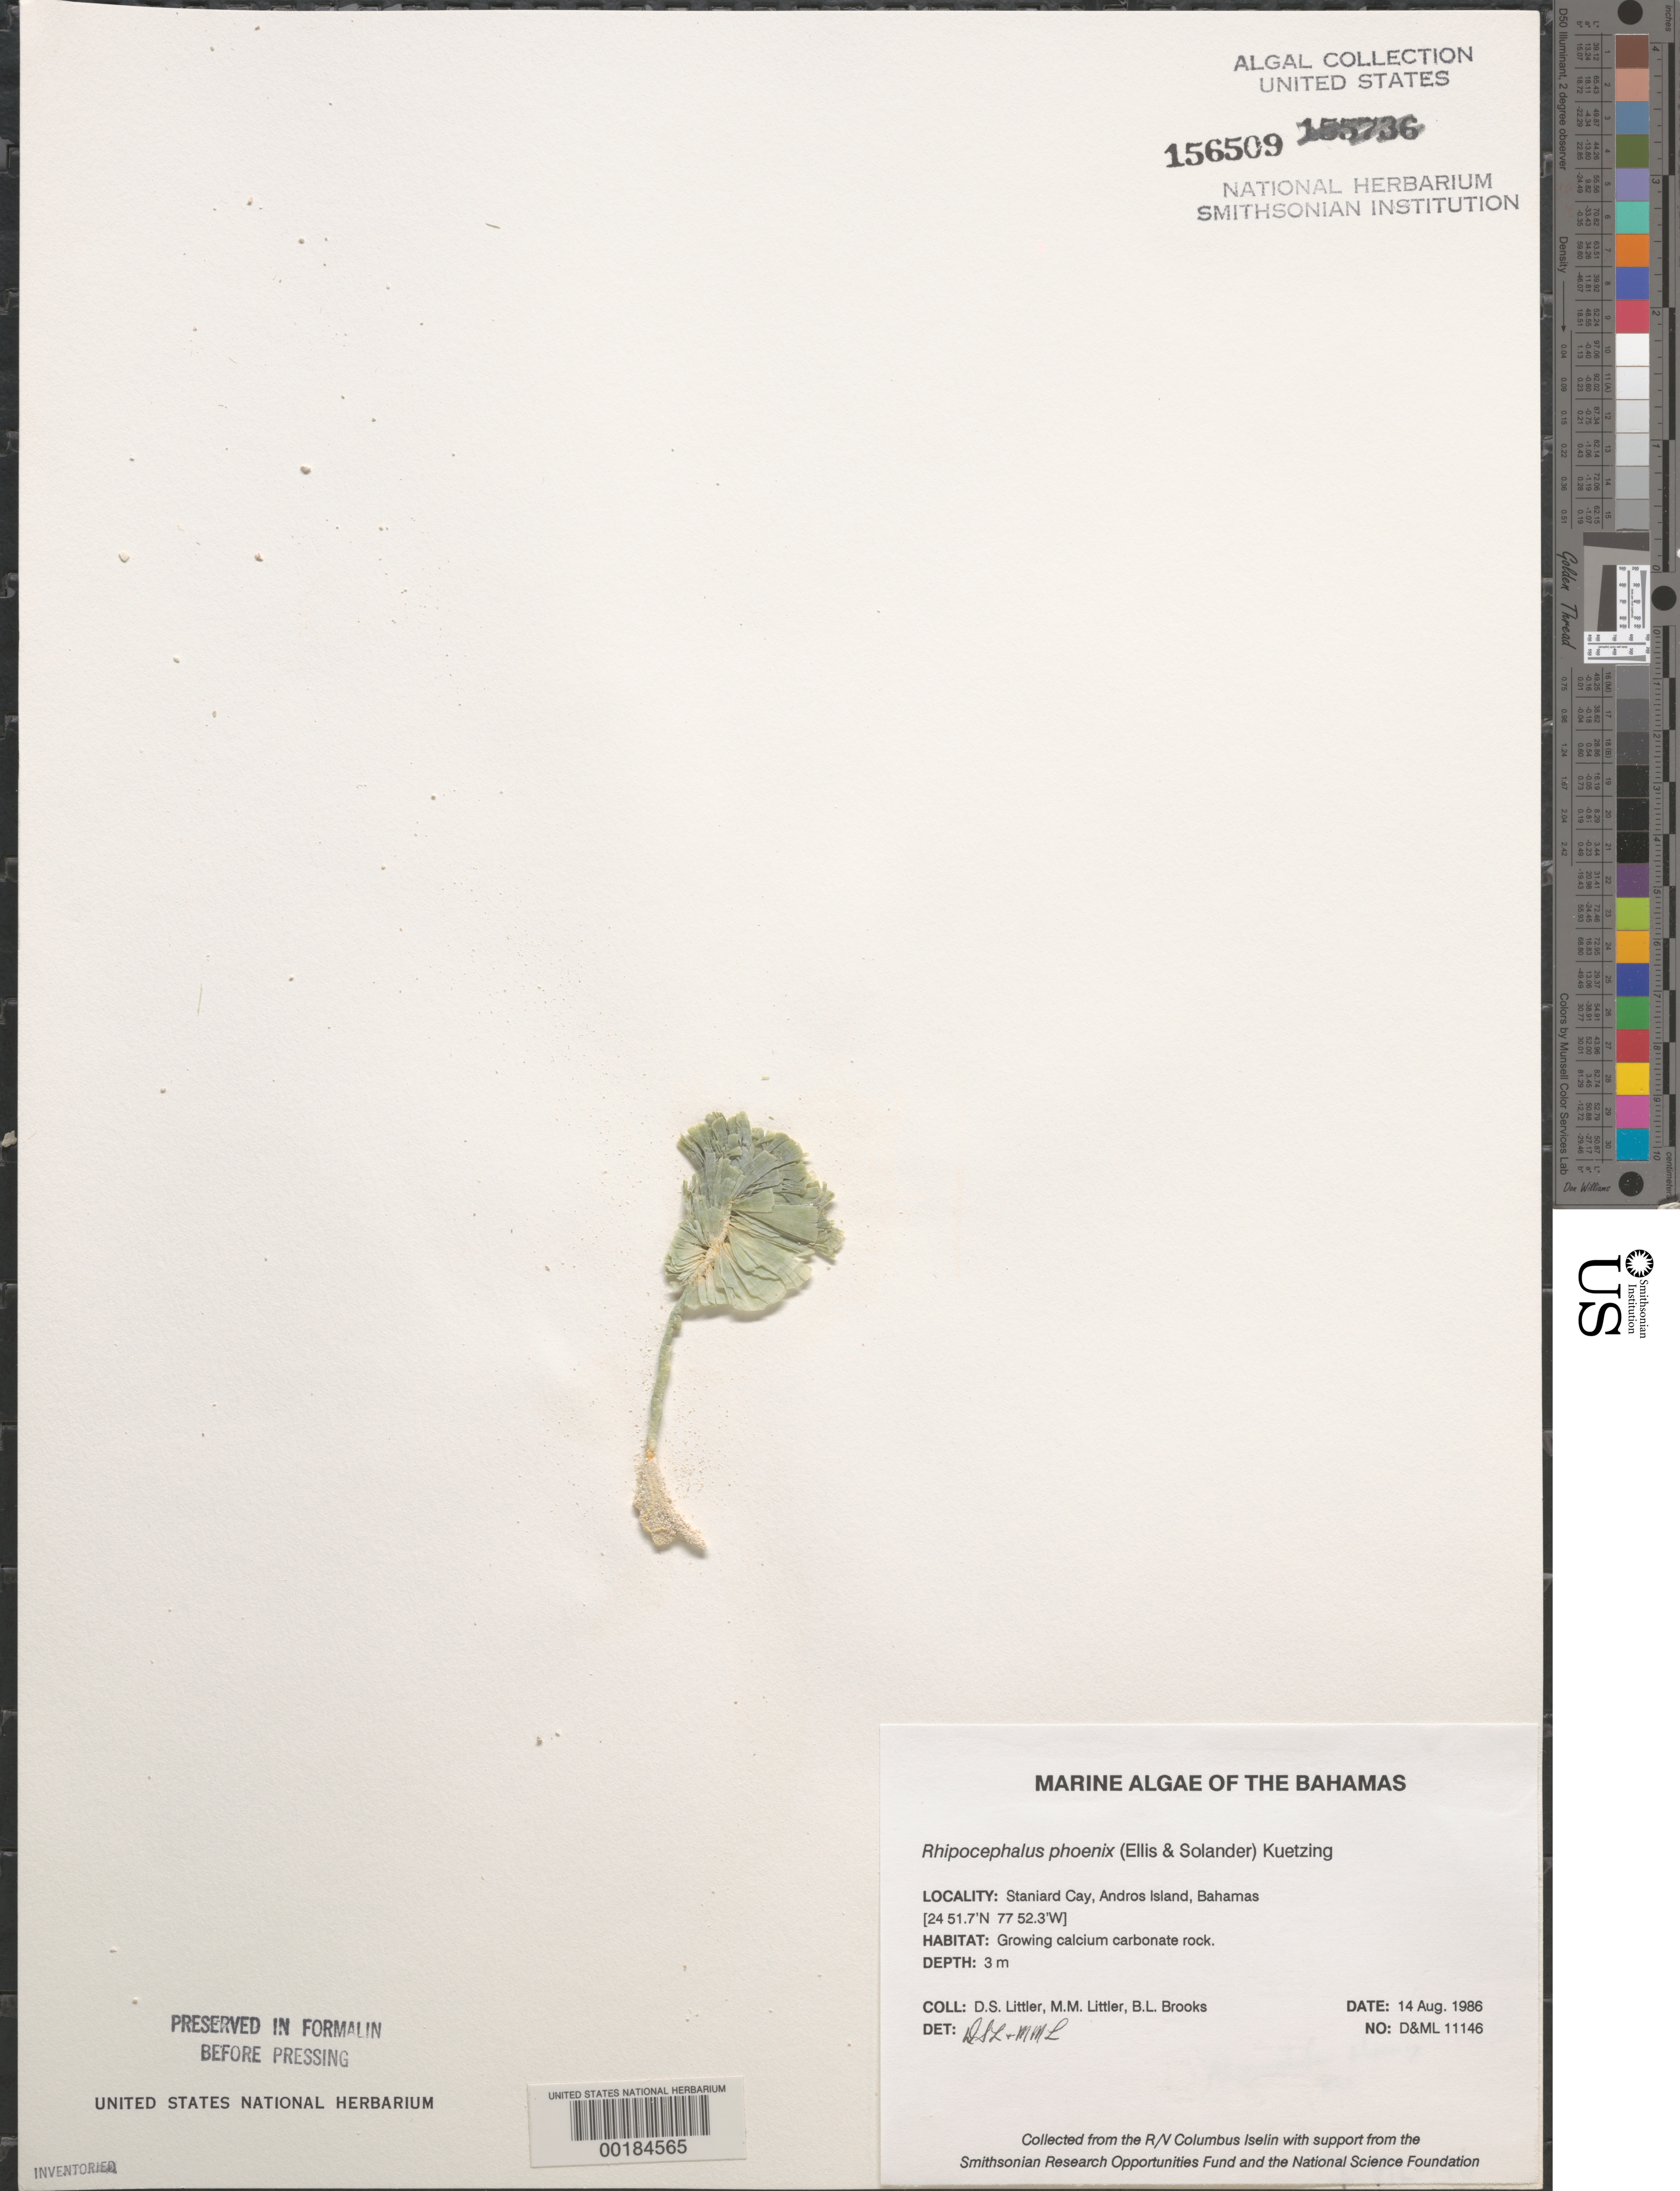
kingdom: Plantae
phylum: Chlorophyta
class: Ulvophyceae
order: Bryopsidales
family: Udoteaceae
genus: Rhipocephalus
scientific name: Rhipocephalus phoenix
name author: (J. Ellis & Sol.) Kütz.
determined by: Littler, D. S.; Littler, M. M.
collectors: D. S. Littler, M. M. Littler & B. Brooks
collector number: D&ML 11146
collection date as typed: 14 Aug 1986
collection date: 1986-08-14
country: Bahamas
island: Staniard Cay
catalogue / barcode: US 156509